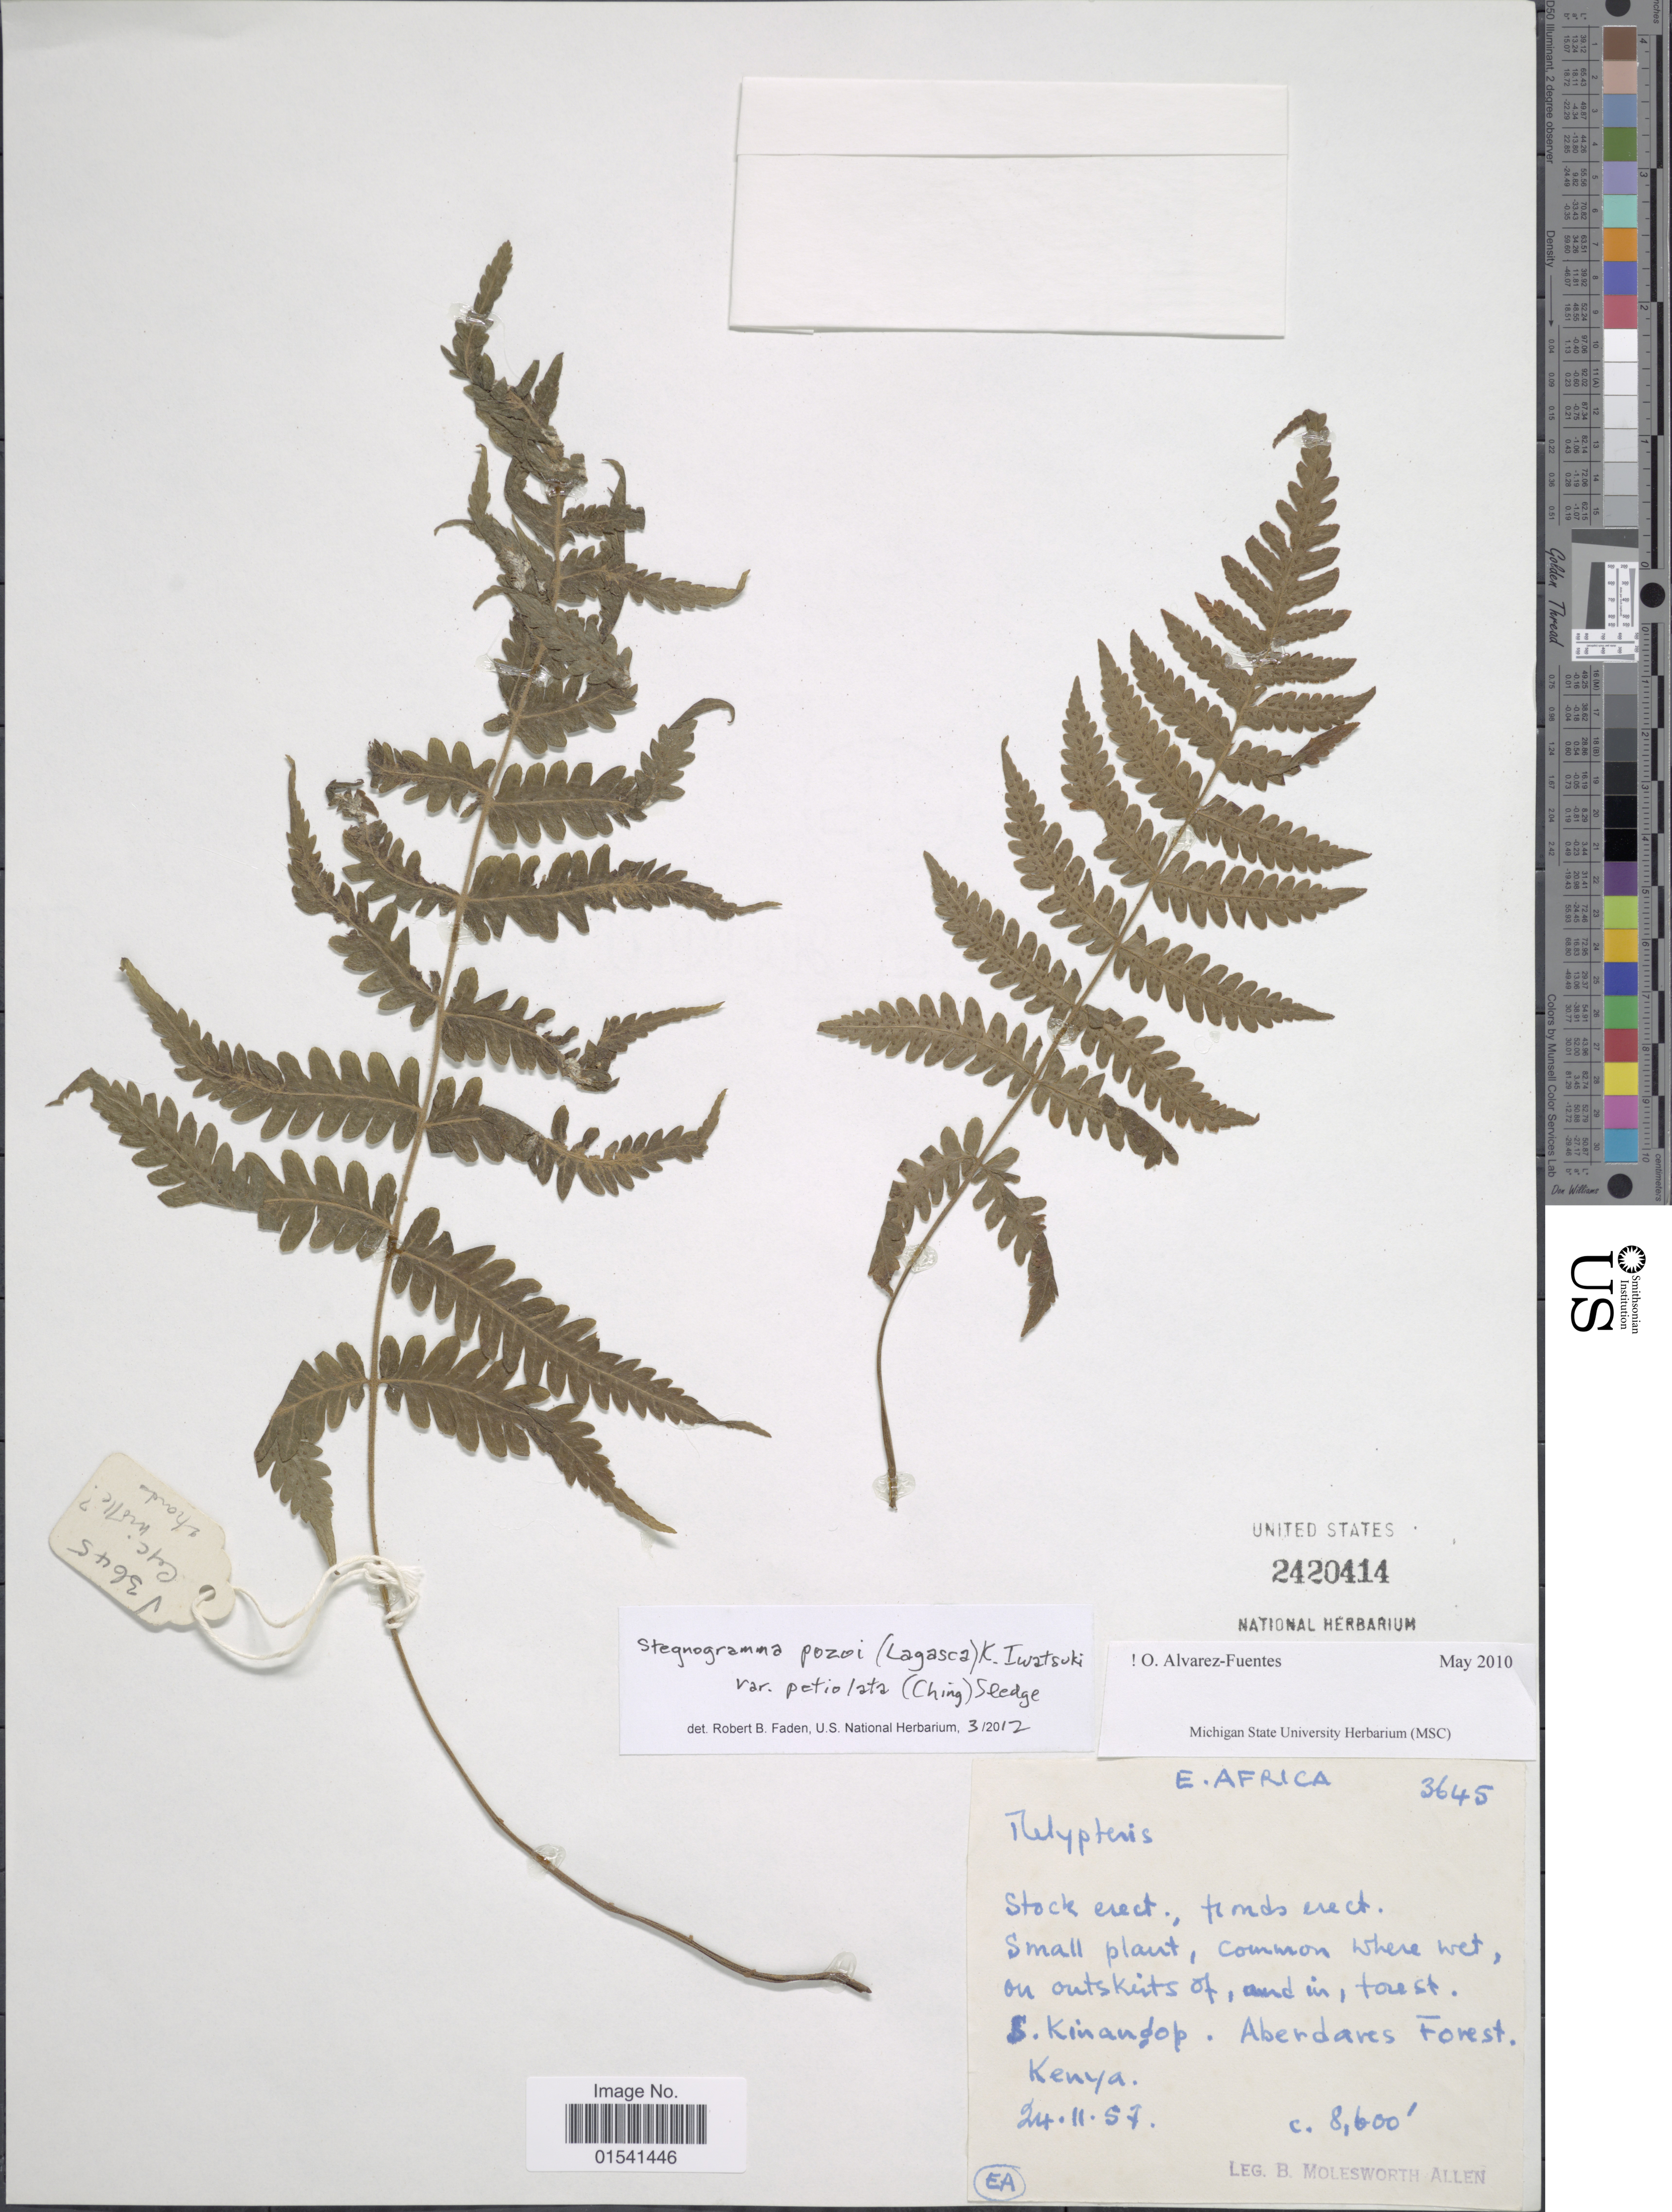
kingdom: Plantae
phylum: Tracheophyta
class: Polypodiopsida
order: Polypodiales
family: Thelypteridaceae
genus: Stegnogramma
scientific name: Stegnogramma pozoi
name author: (Lag.) K. Iwats.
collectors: B. E. G. Molesworth-Allen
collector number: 3645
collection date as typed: Transcribed d/m/y: 11/12/57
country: Kenya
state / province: Nyandarua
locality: S. Kinangop, Aberdares Forest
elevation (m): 2621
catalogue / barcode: US 2420414